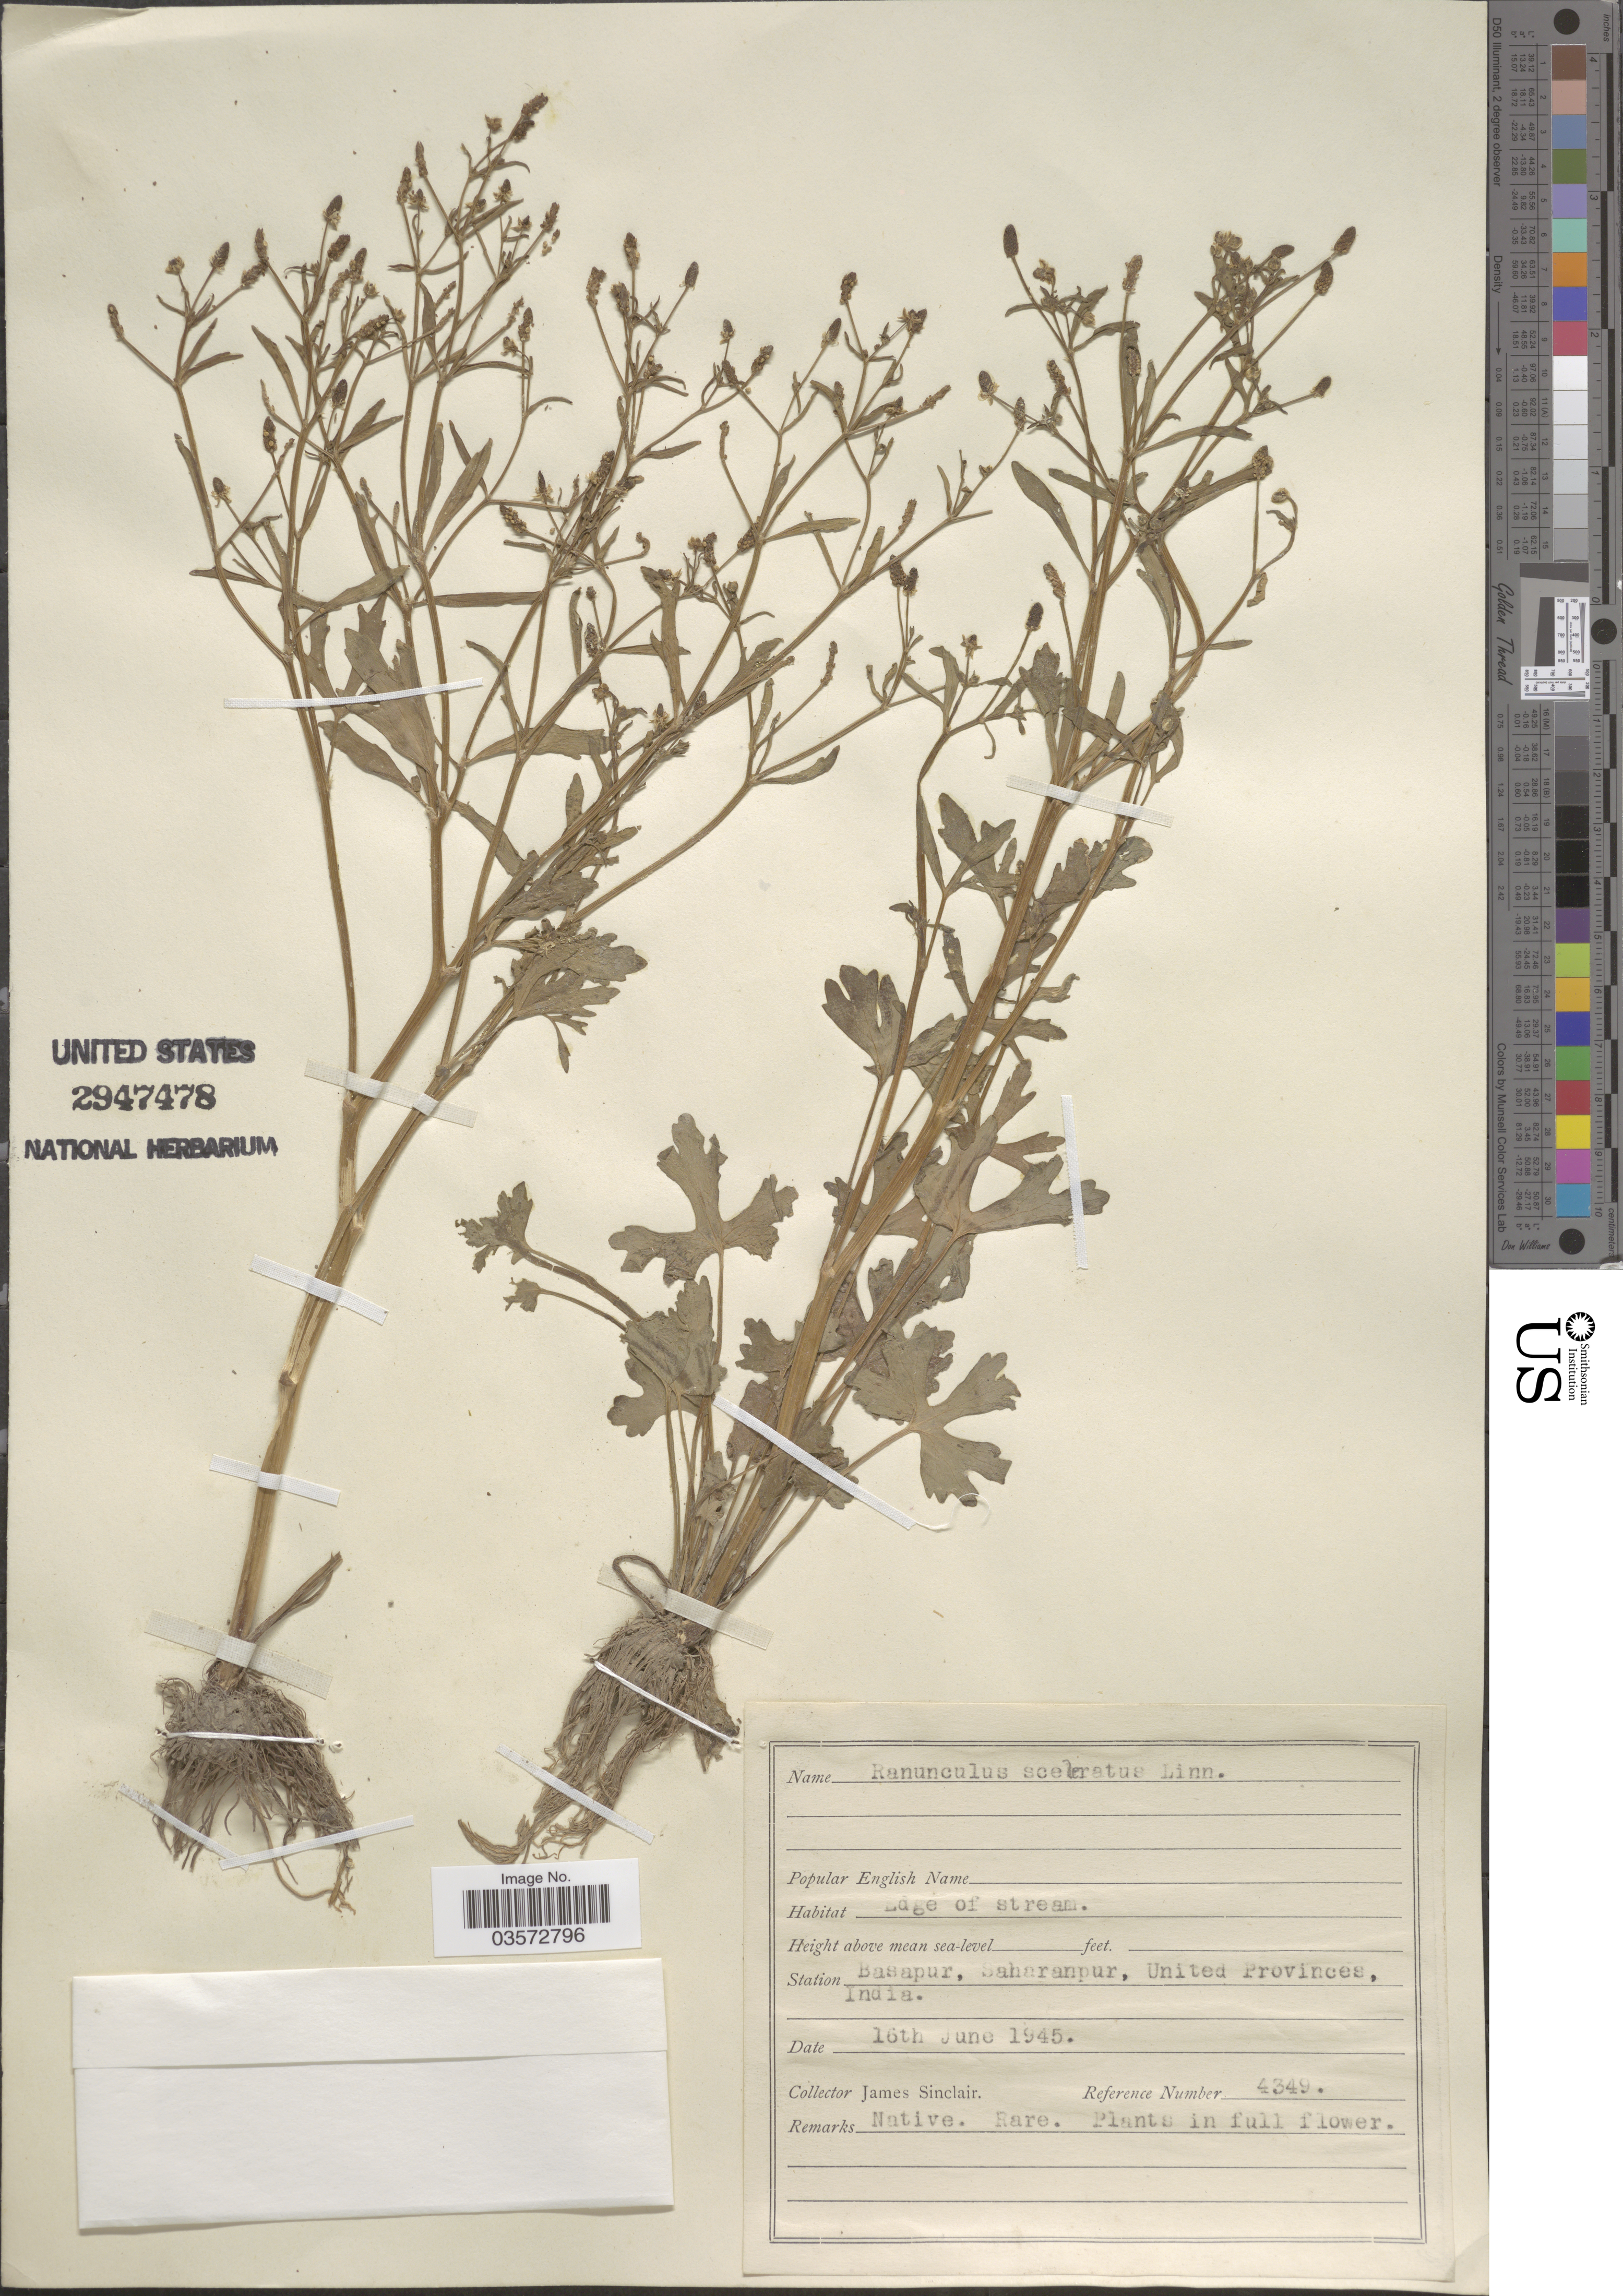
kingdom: Plantae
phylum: Tracheophyta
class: Magnoliopsida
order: Ranunculales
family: Ranunculaceae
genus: Ranunculus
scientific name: Ranunculus sceleratus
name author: L.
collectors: J. Sinclair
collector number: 4349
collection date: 1945-06-16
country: India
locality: Station Basapur, Saharanpur, United Provinces.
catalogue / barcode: US 2947478